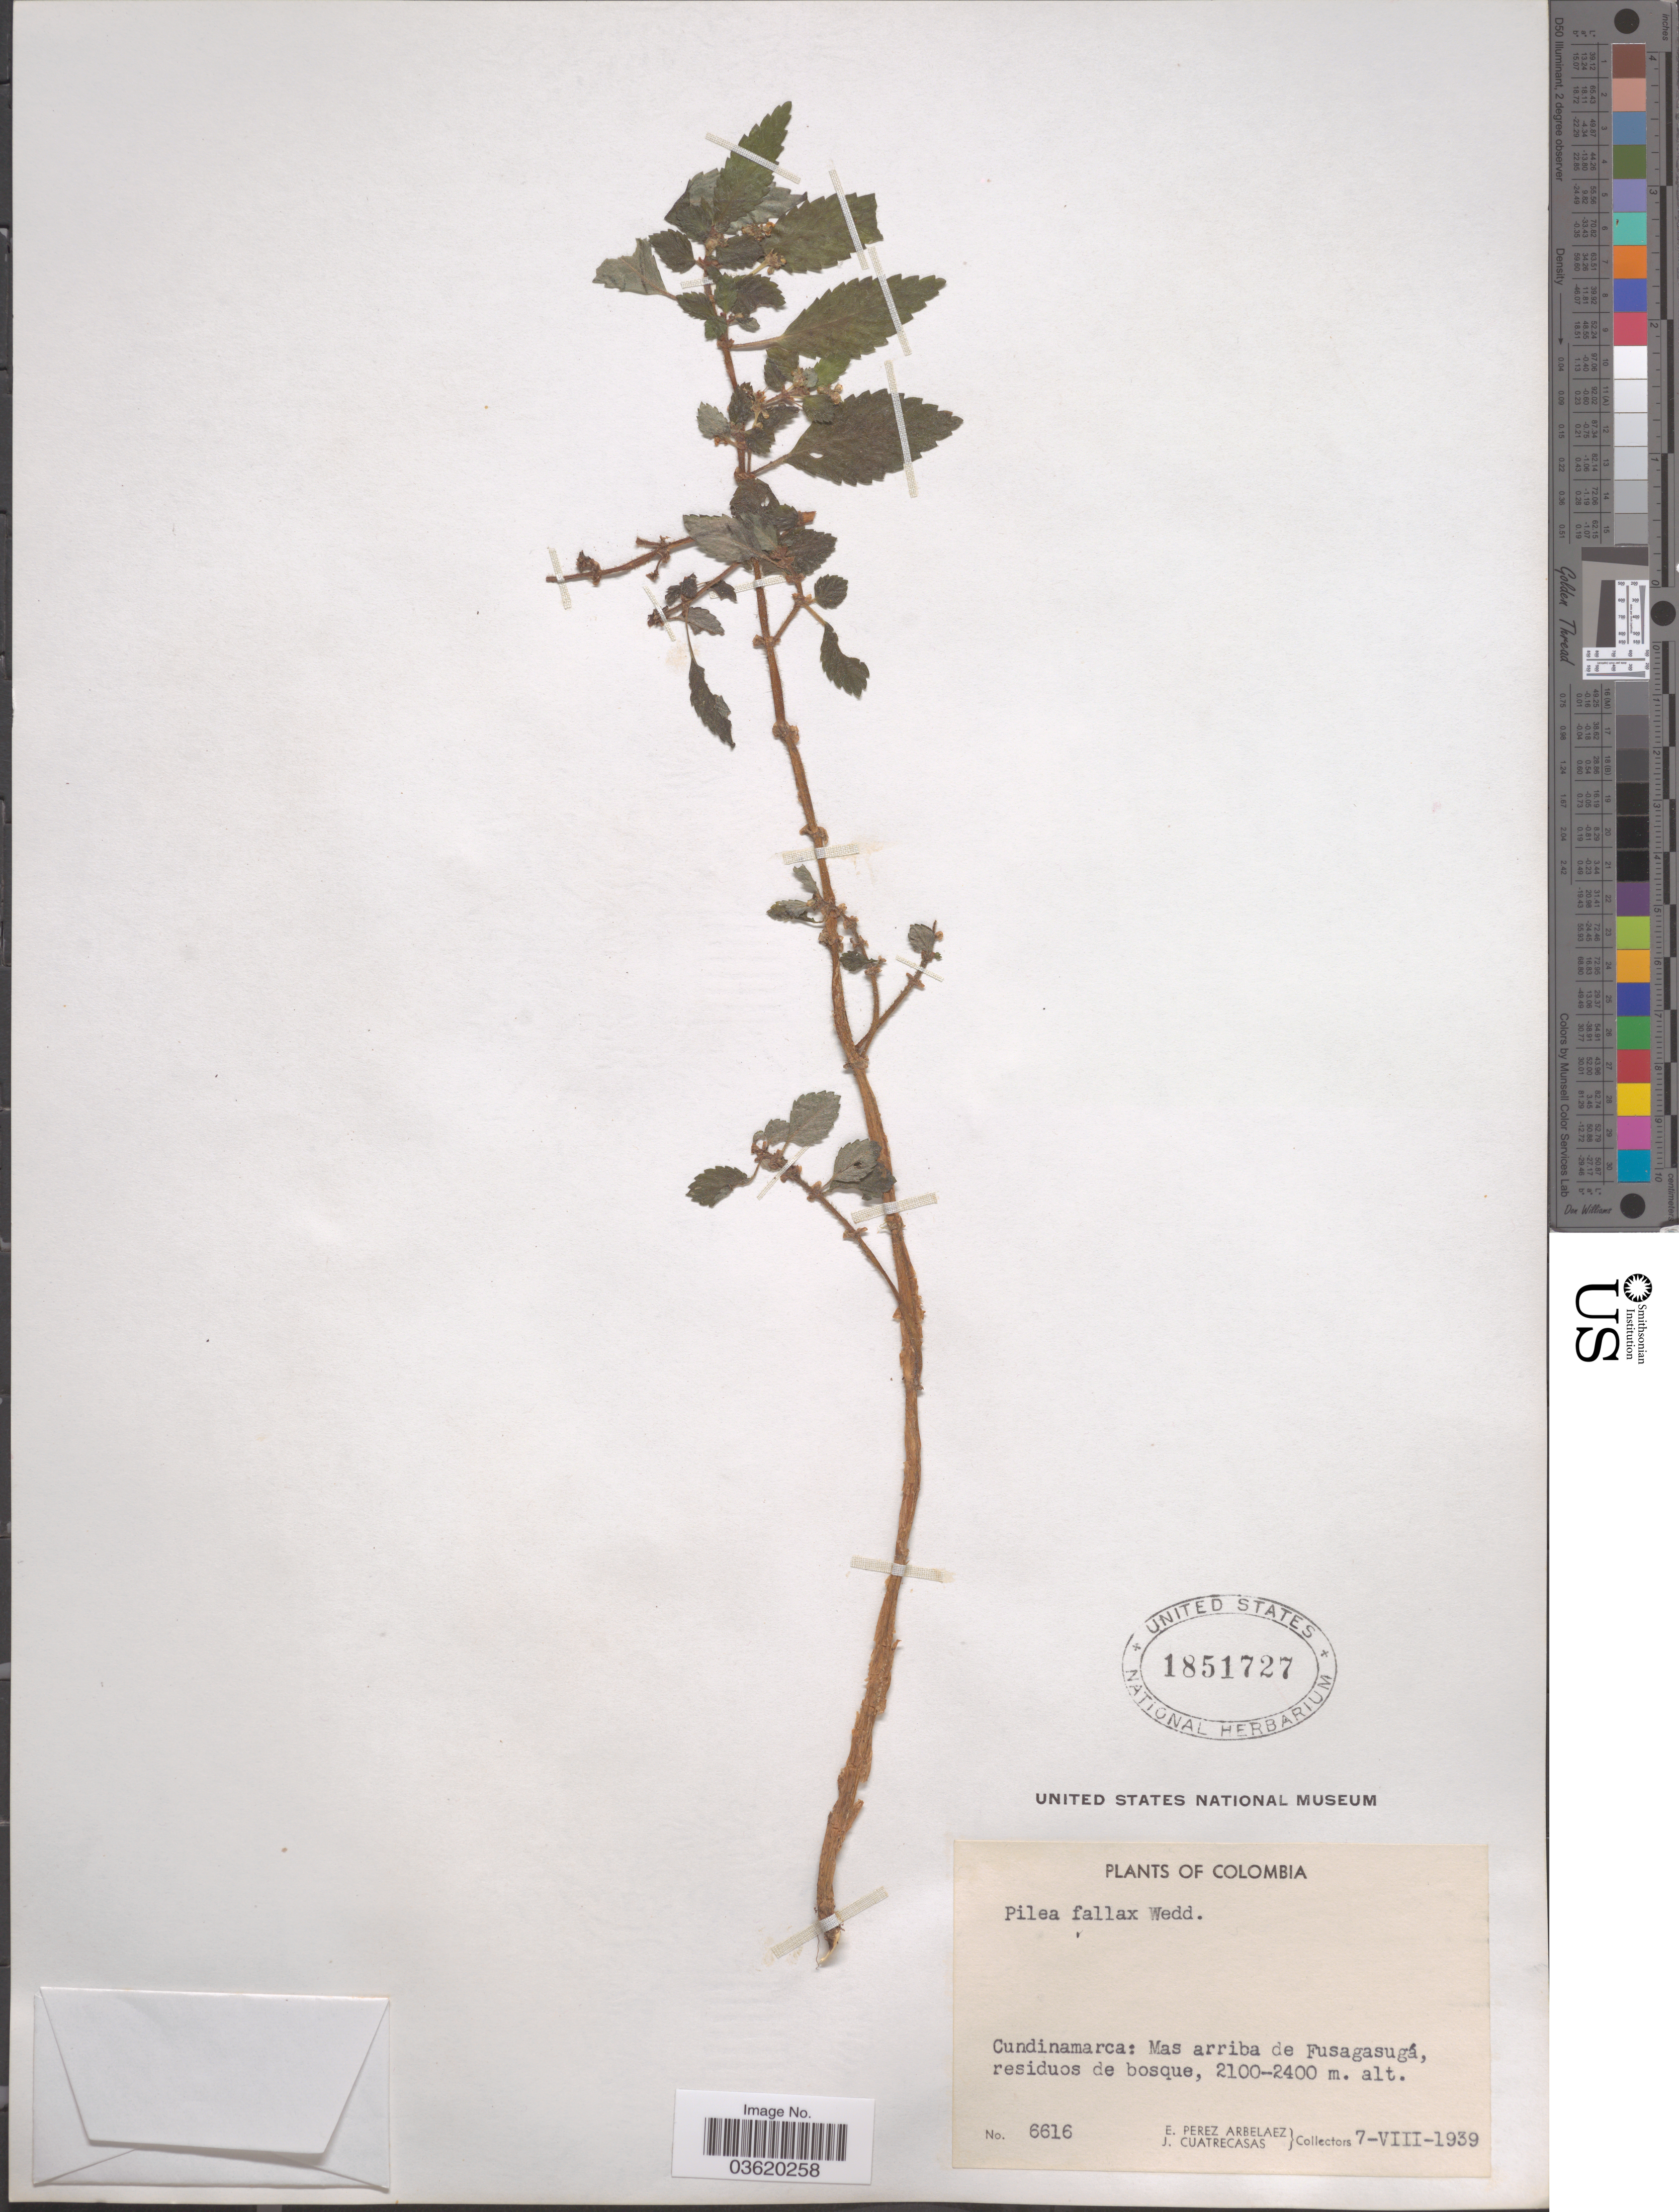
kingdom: Plantae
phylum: Tracheophyta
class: Magnoliopsida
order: Rosales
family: Urticaceae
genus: Pilea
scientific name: Pilea fallax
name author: Wedd.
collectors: E. Pérez Arbeláez & J. Cuatrecasas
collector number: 6616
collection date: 1939-08-07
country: Colombia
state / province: Cundinamarca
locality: Mas arriba de Fusagasugá.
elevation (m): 2100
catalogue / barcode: US 1851727